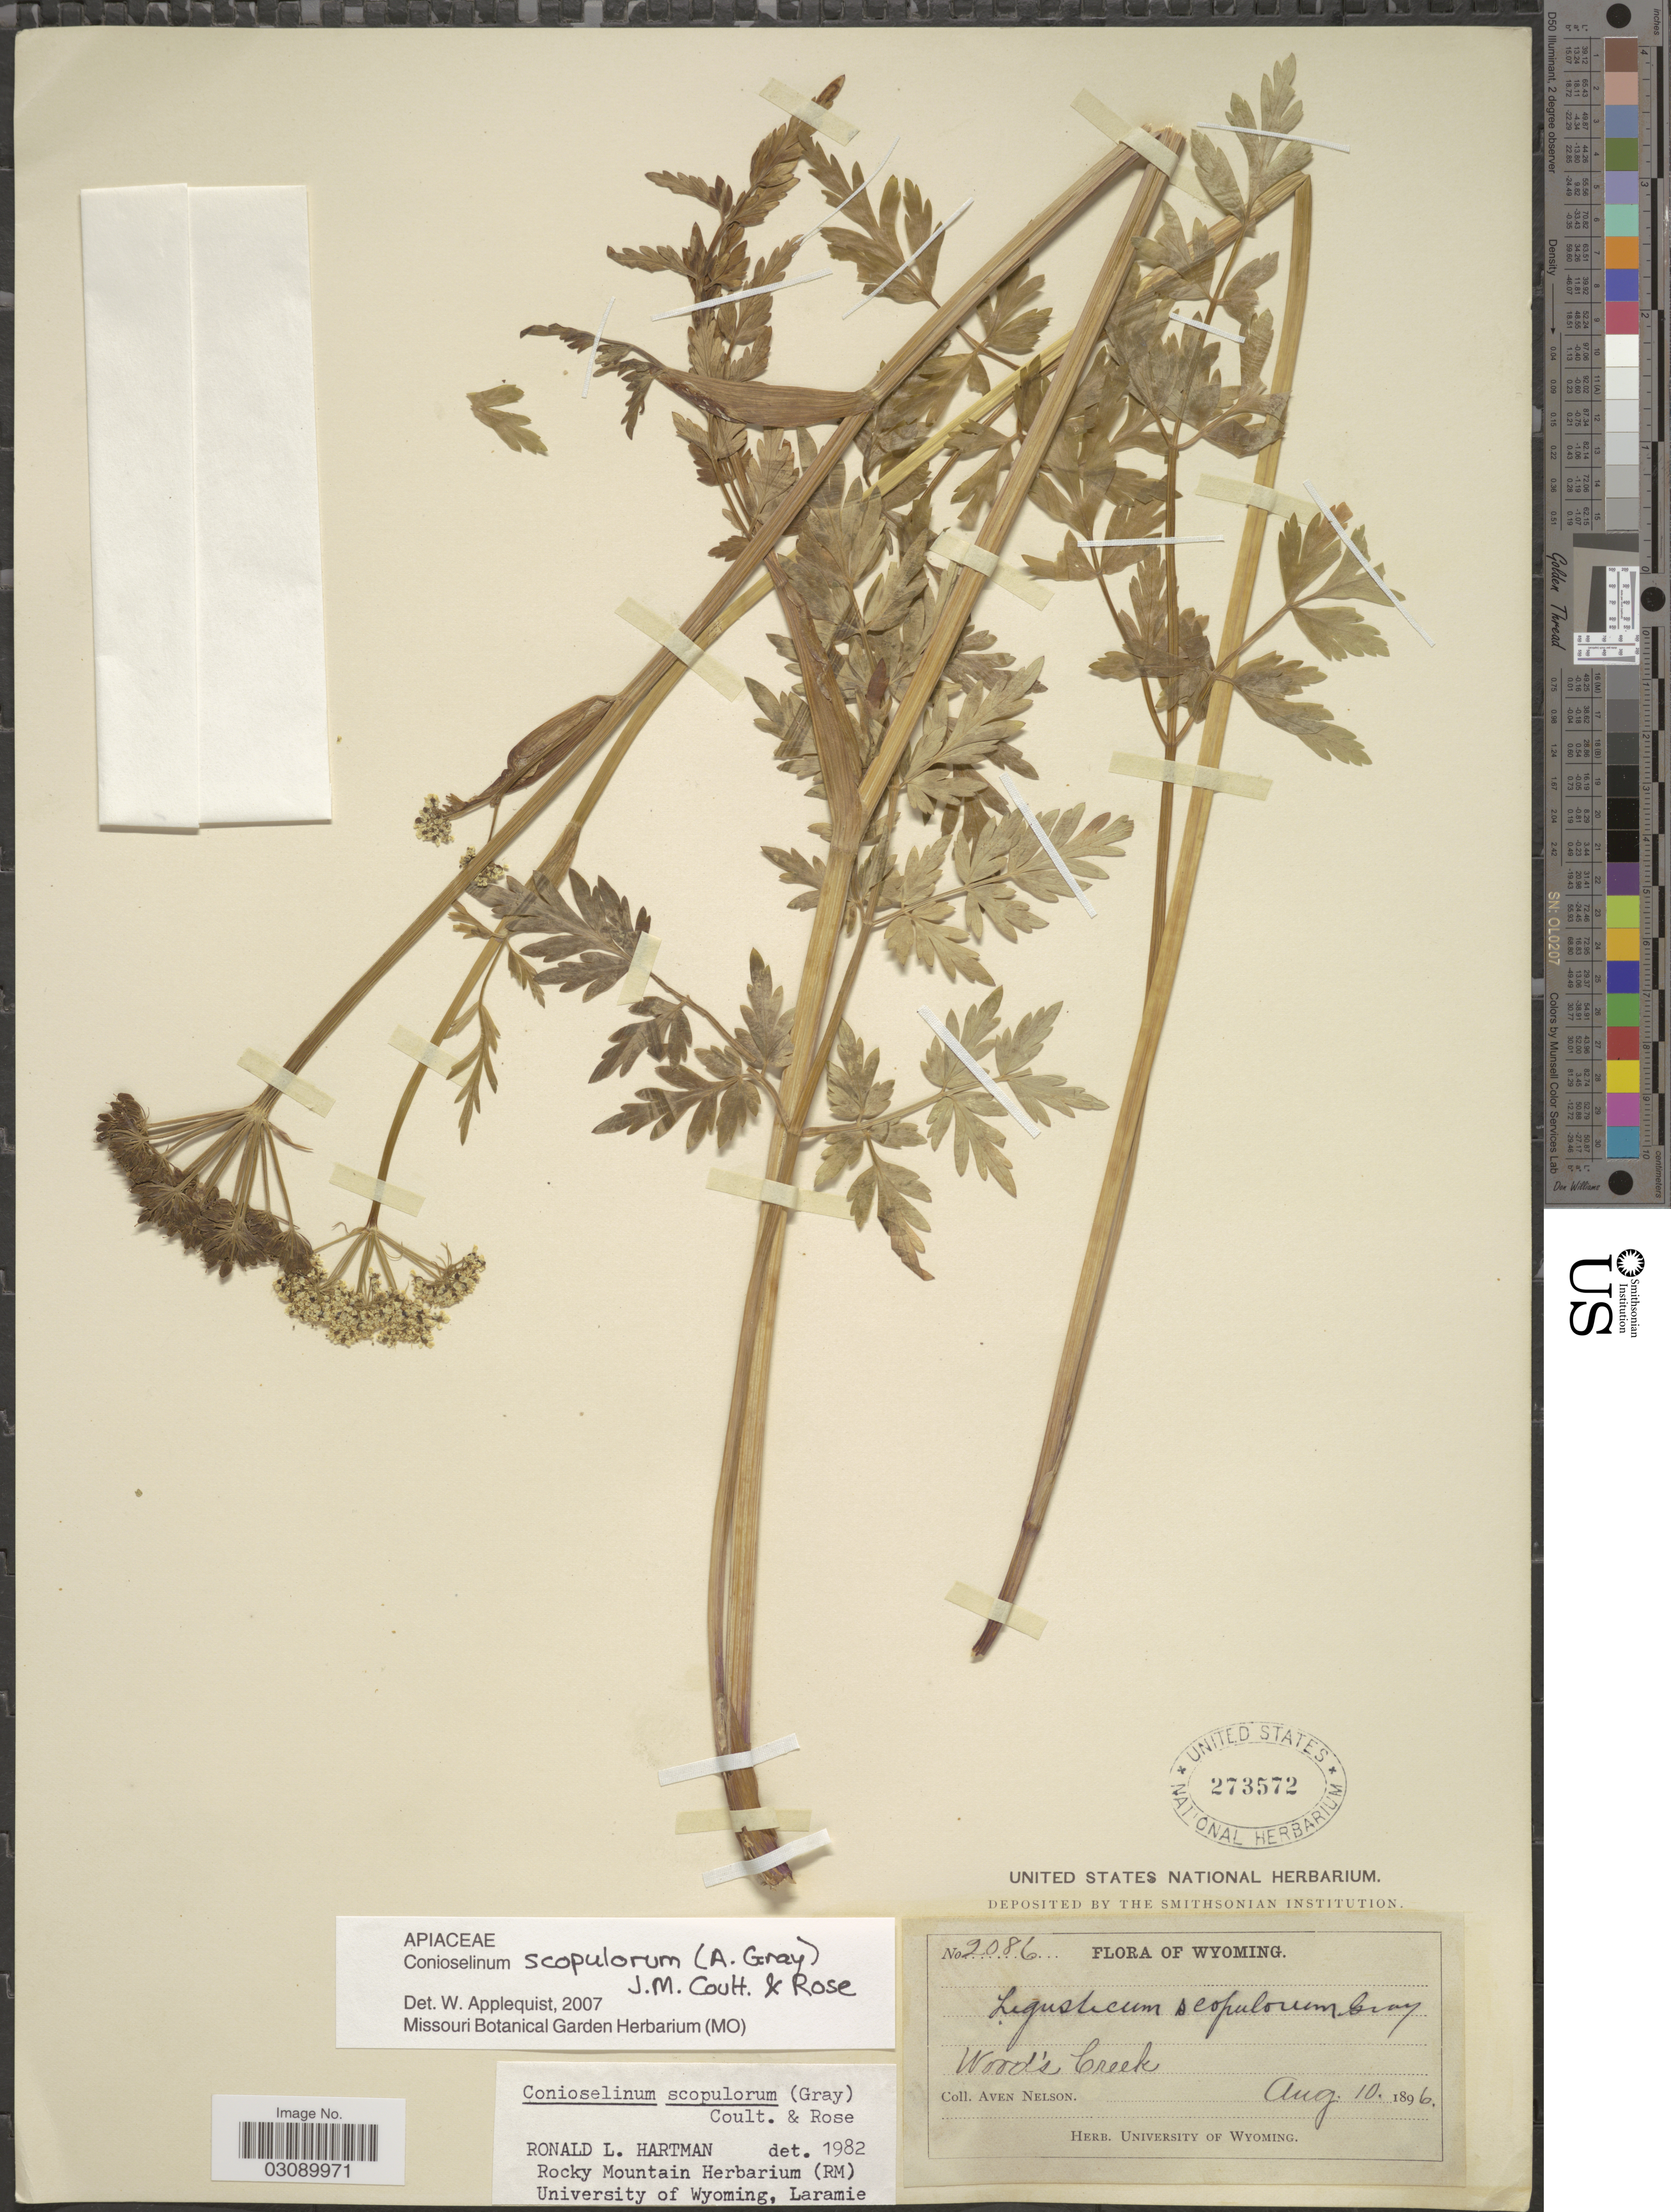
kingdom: Plantae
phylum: Tracheophyta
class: Magnoliopsida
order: Apiales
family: Apiaceae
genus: Conioselinum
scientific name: Conioselinum scopulorum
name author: (A. Gray) J.M. Coult. & Rose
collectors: A. Nelson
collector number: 2086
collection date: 1896-08-10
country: United States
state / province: Wyoming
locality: Wood's Creek.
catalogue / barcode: US 273572